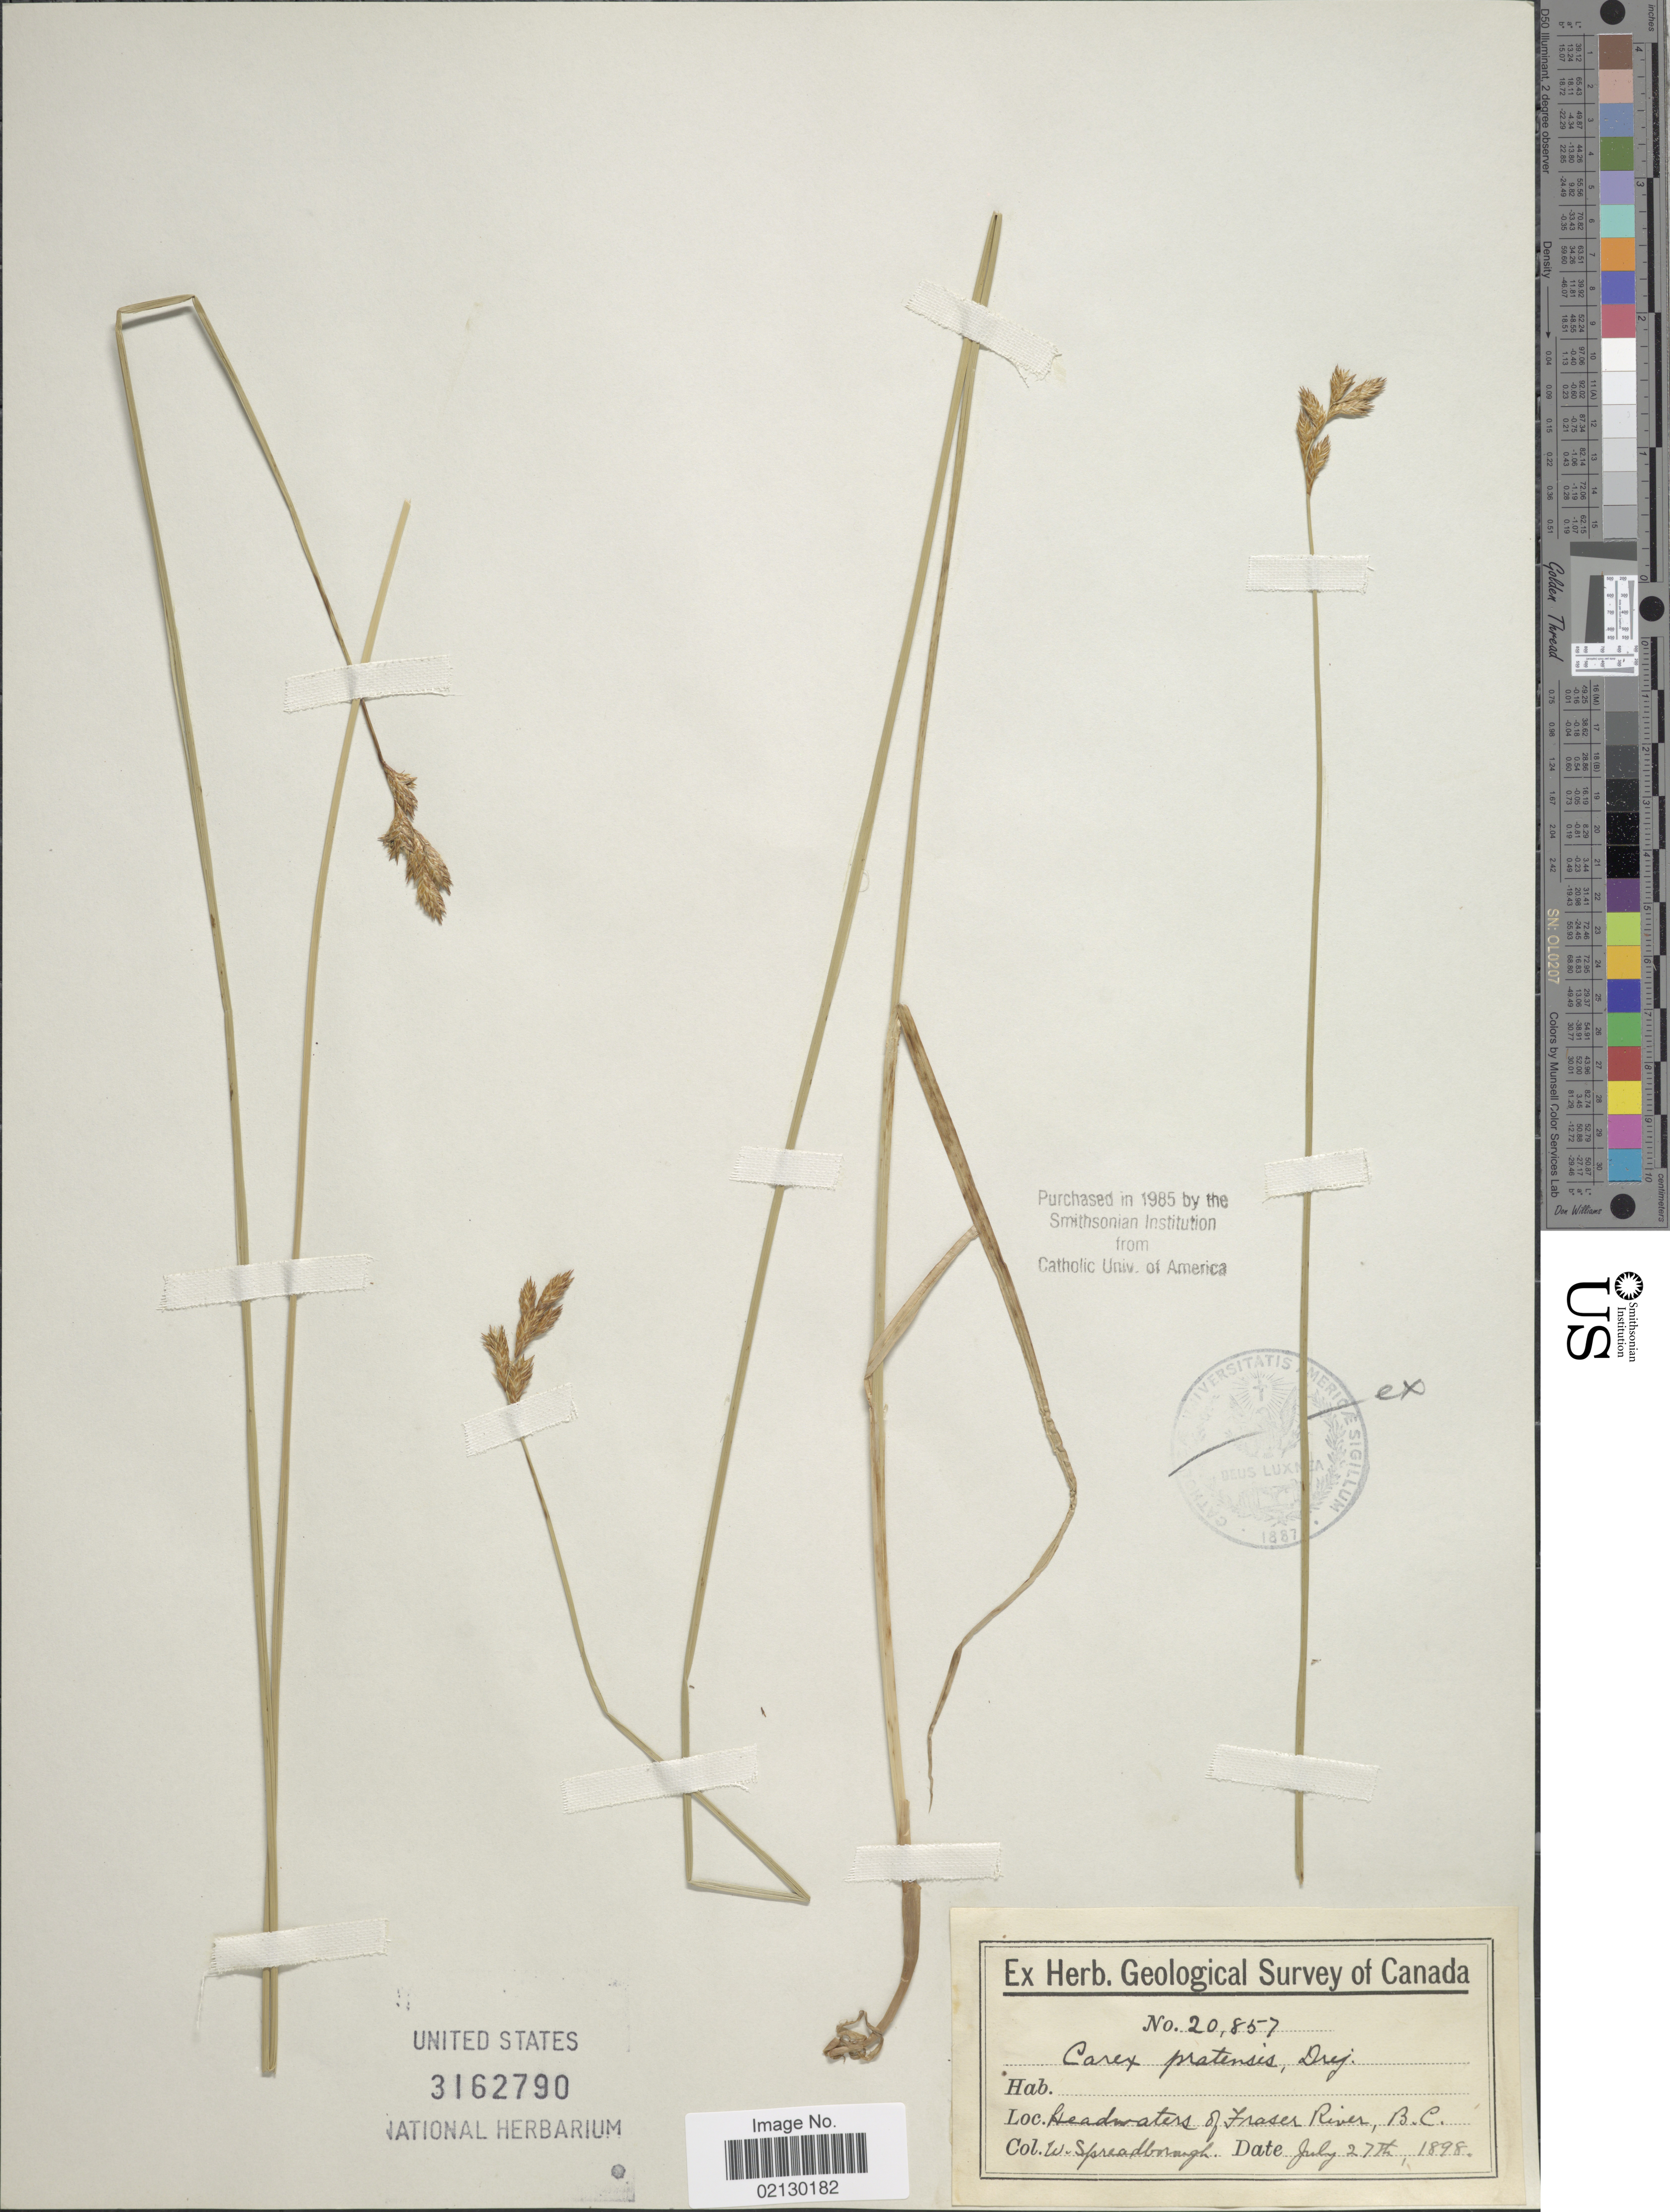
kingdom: Plantae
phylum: Tracheophyta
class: Liliopsida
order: Poales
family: Cyperaceae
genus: Carex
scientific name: Carex praticola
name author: Rydb.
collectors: W. Spreadborough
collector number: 20857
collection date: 1898-07-27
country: Canada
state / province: British Columbia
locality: Headwaters of Fraser River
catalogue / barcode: US 3162790